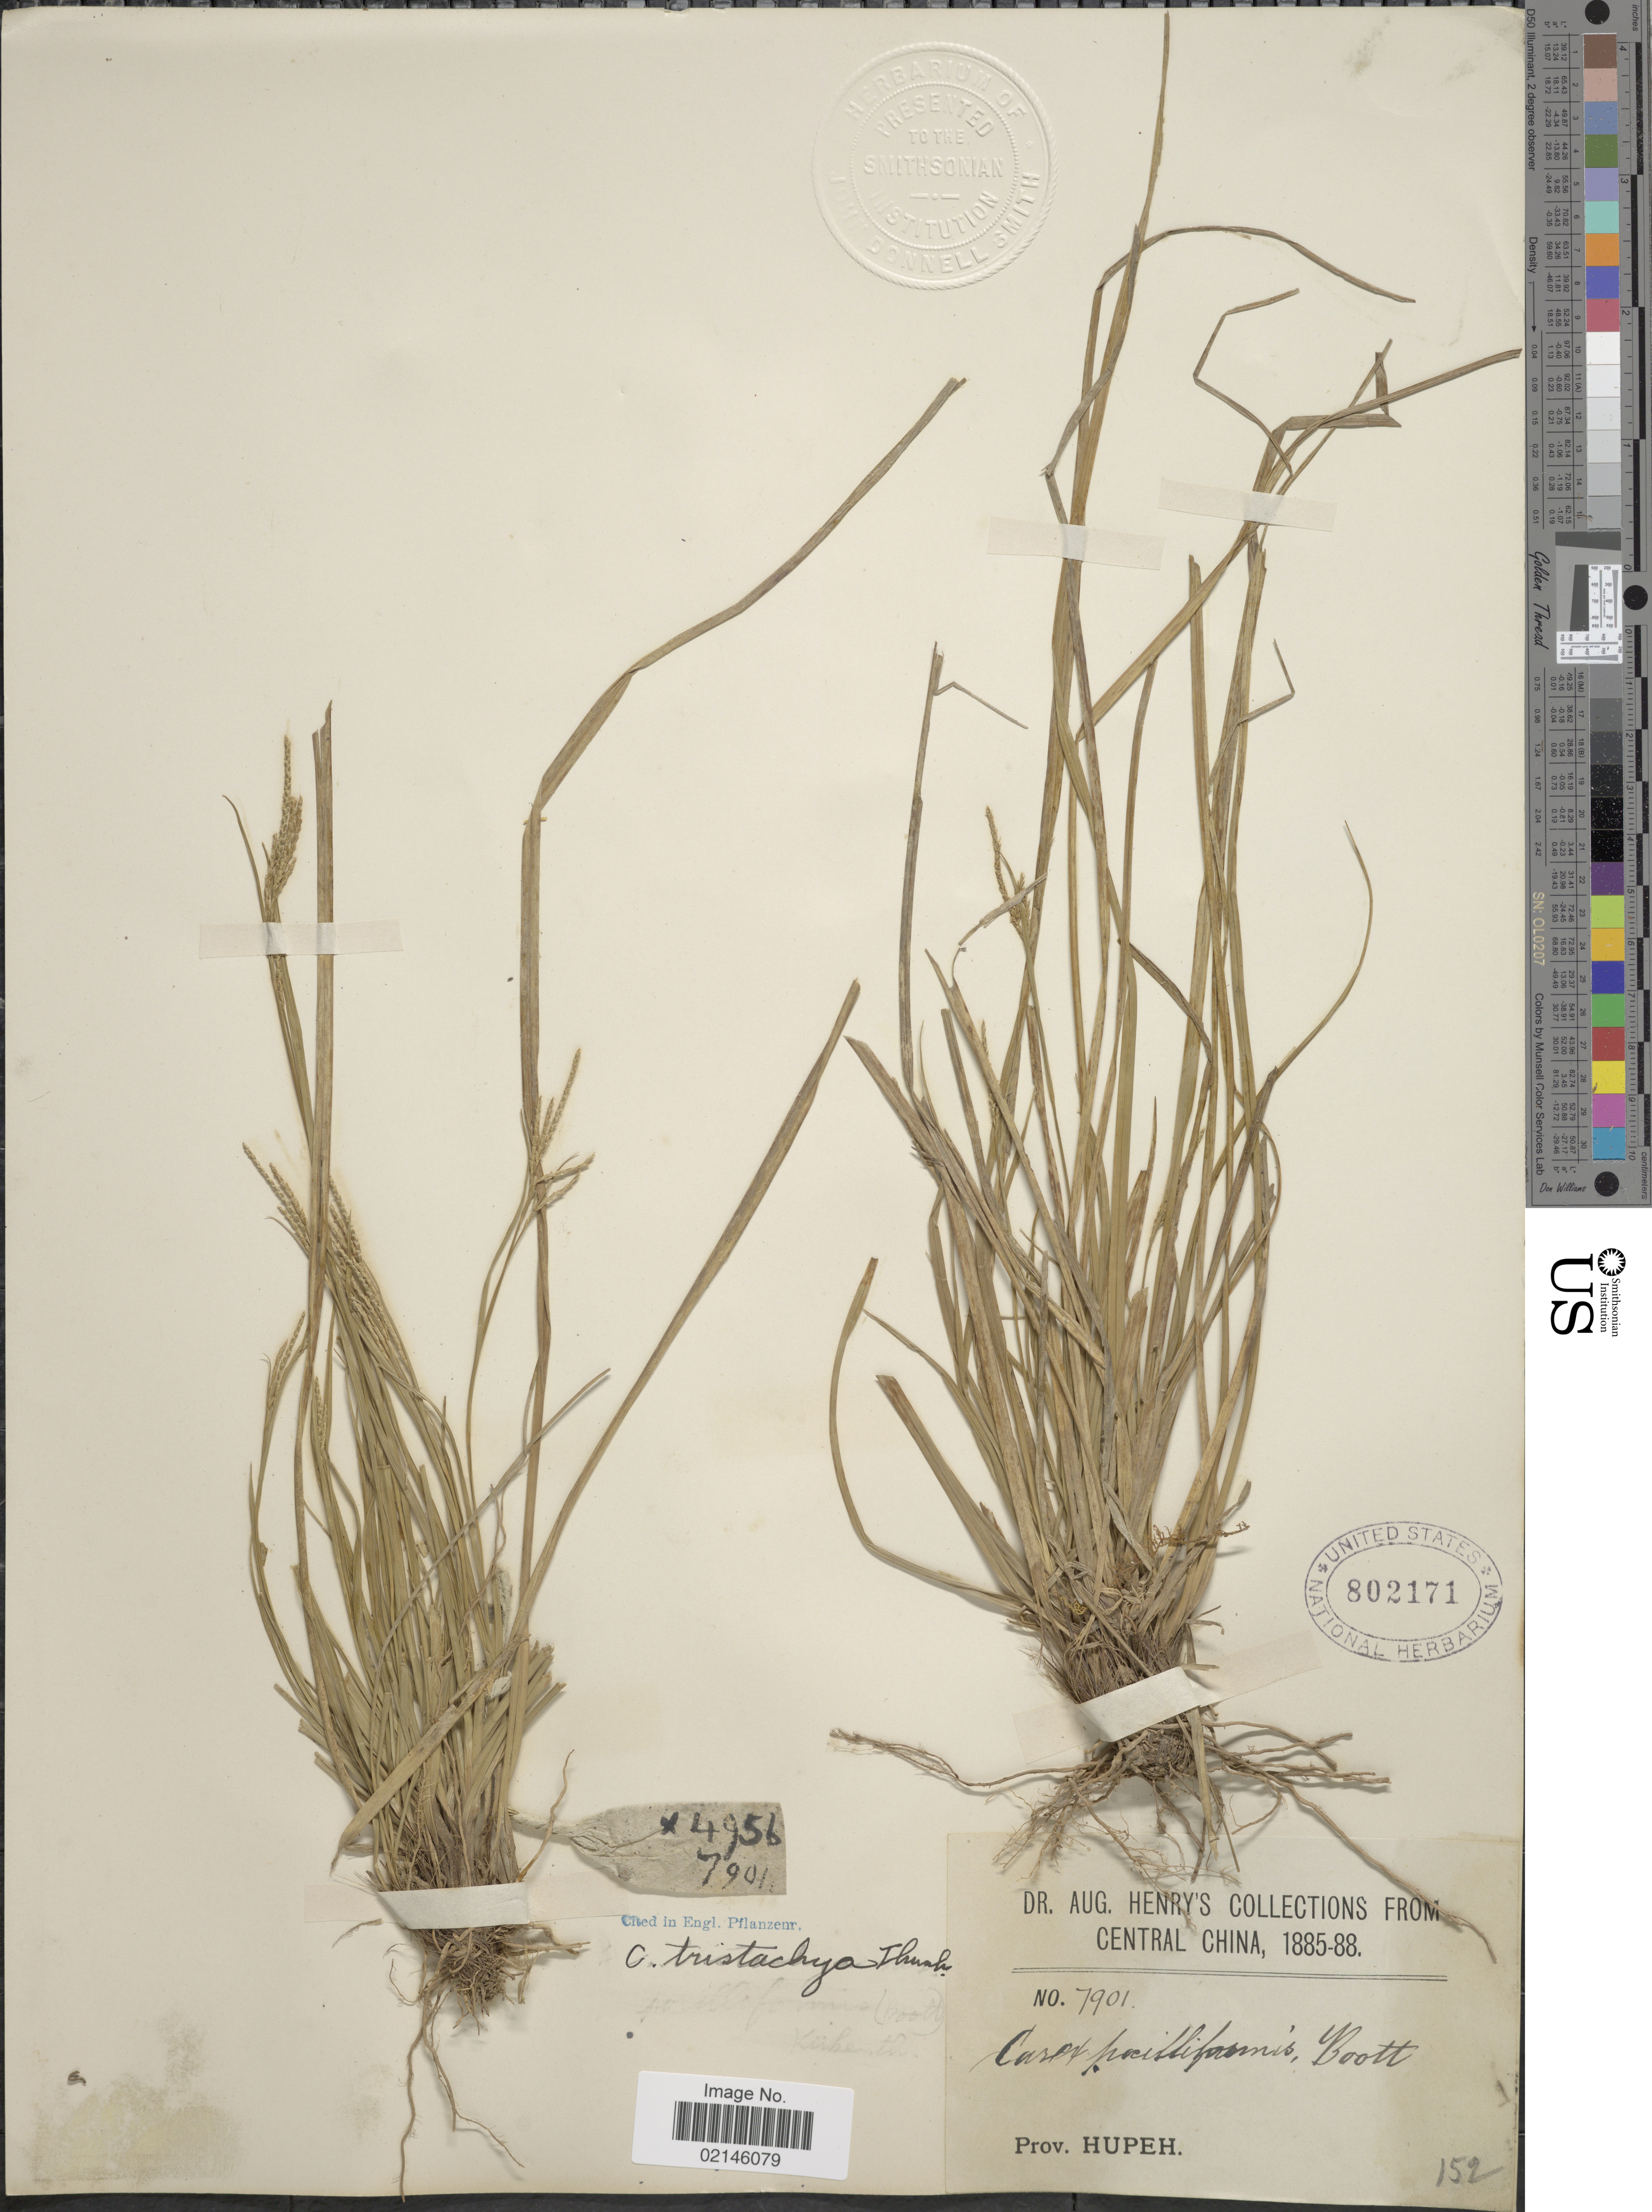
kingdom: Plantae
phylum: Tracheophyta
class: Liliopsida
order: Poales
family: Cyperaceae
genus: Carex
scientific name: Carex tristachya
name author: Thunb.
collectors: A. Henry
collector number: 7901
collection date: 1885/1888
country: China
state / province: Hubei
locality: Central China. Prov. Hupeh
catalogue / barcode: US 802171